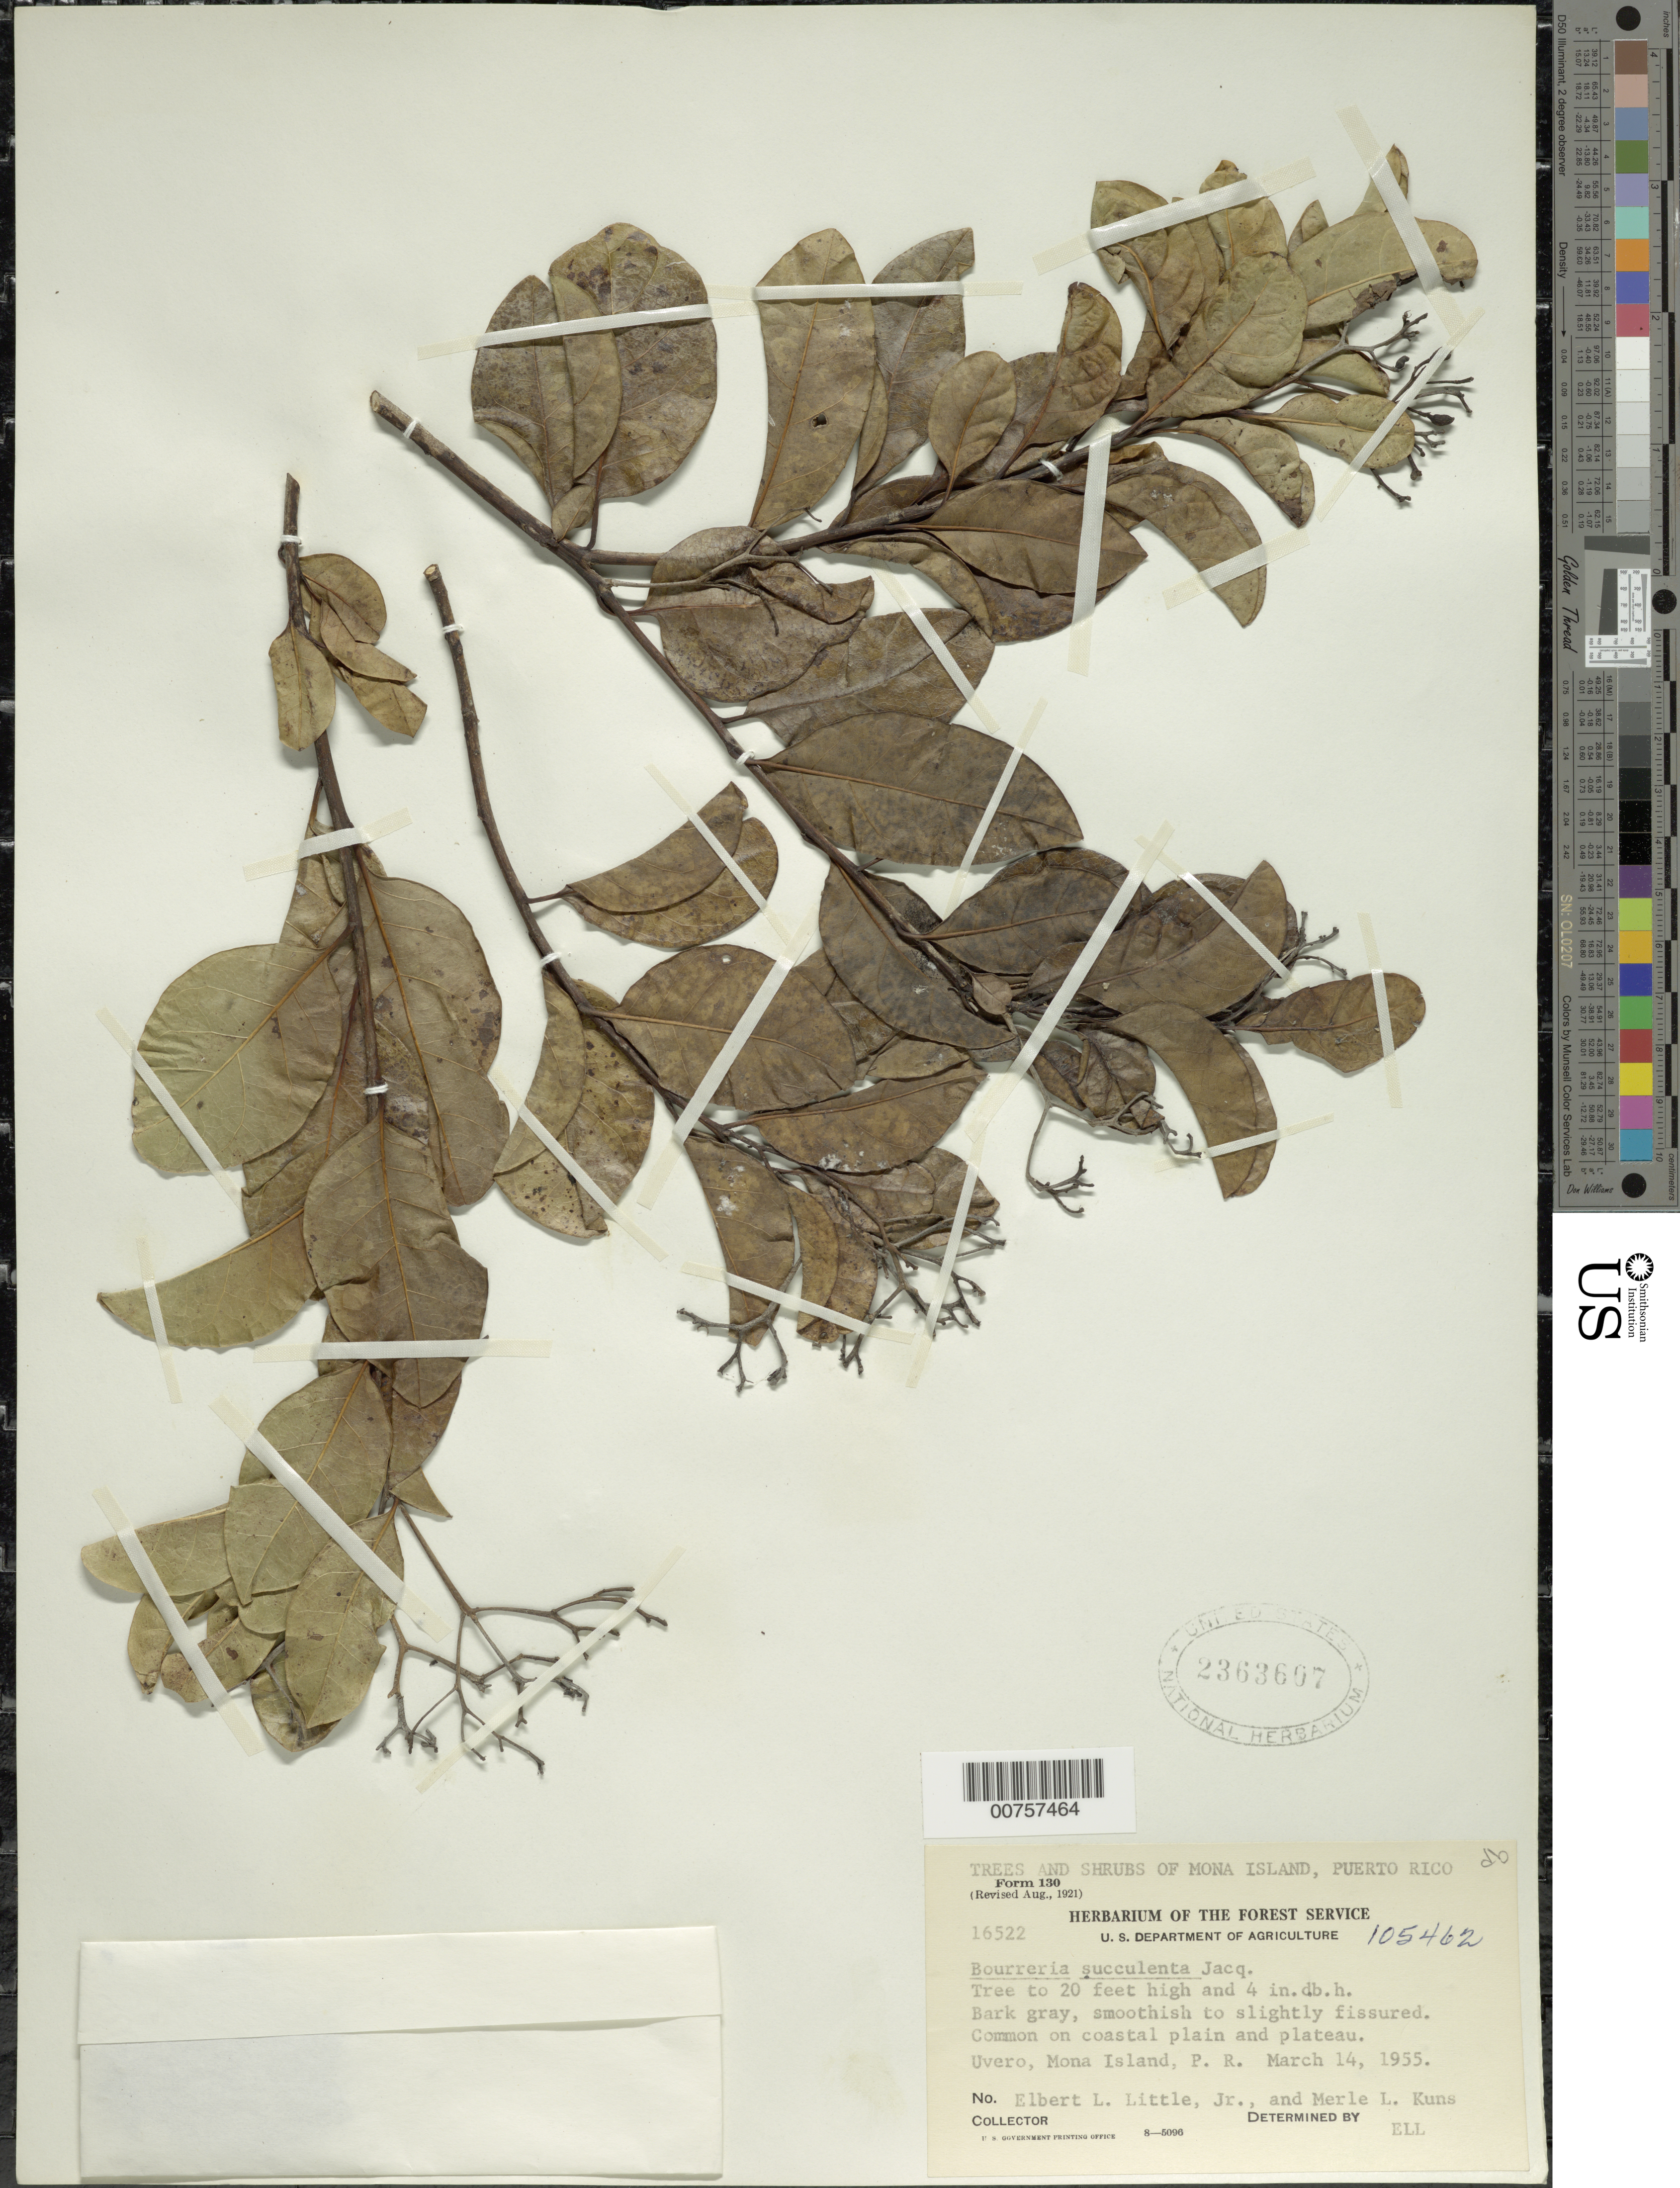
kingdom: Plantae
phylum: Tracheophyta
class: Magnoliopsida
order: Boraginales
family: Ehretiaceae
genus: Bourreria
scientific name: Bourreria succulenta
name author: Jacq.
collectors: E. L. Little & M. Kune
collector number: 16522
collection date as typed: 14 Mar 1955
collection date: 1955-03-14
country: Puerto Rico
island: Mona I.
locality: Uvero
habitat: Common on coastal plain and plateau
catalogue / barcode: US 2363607